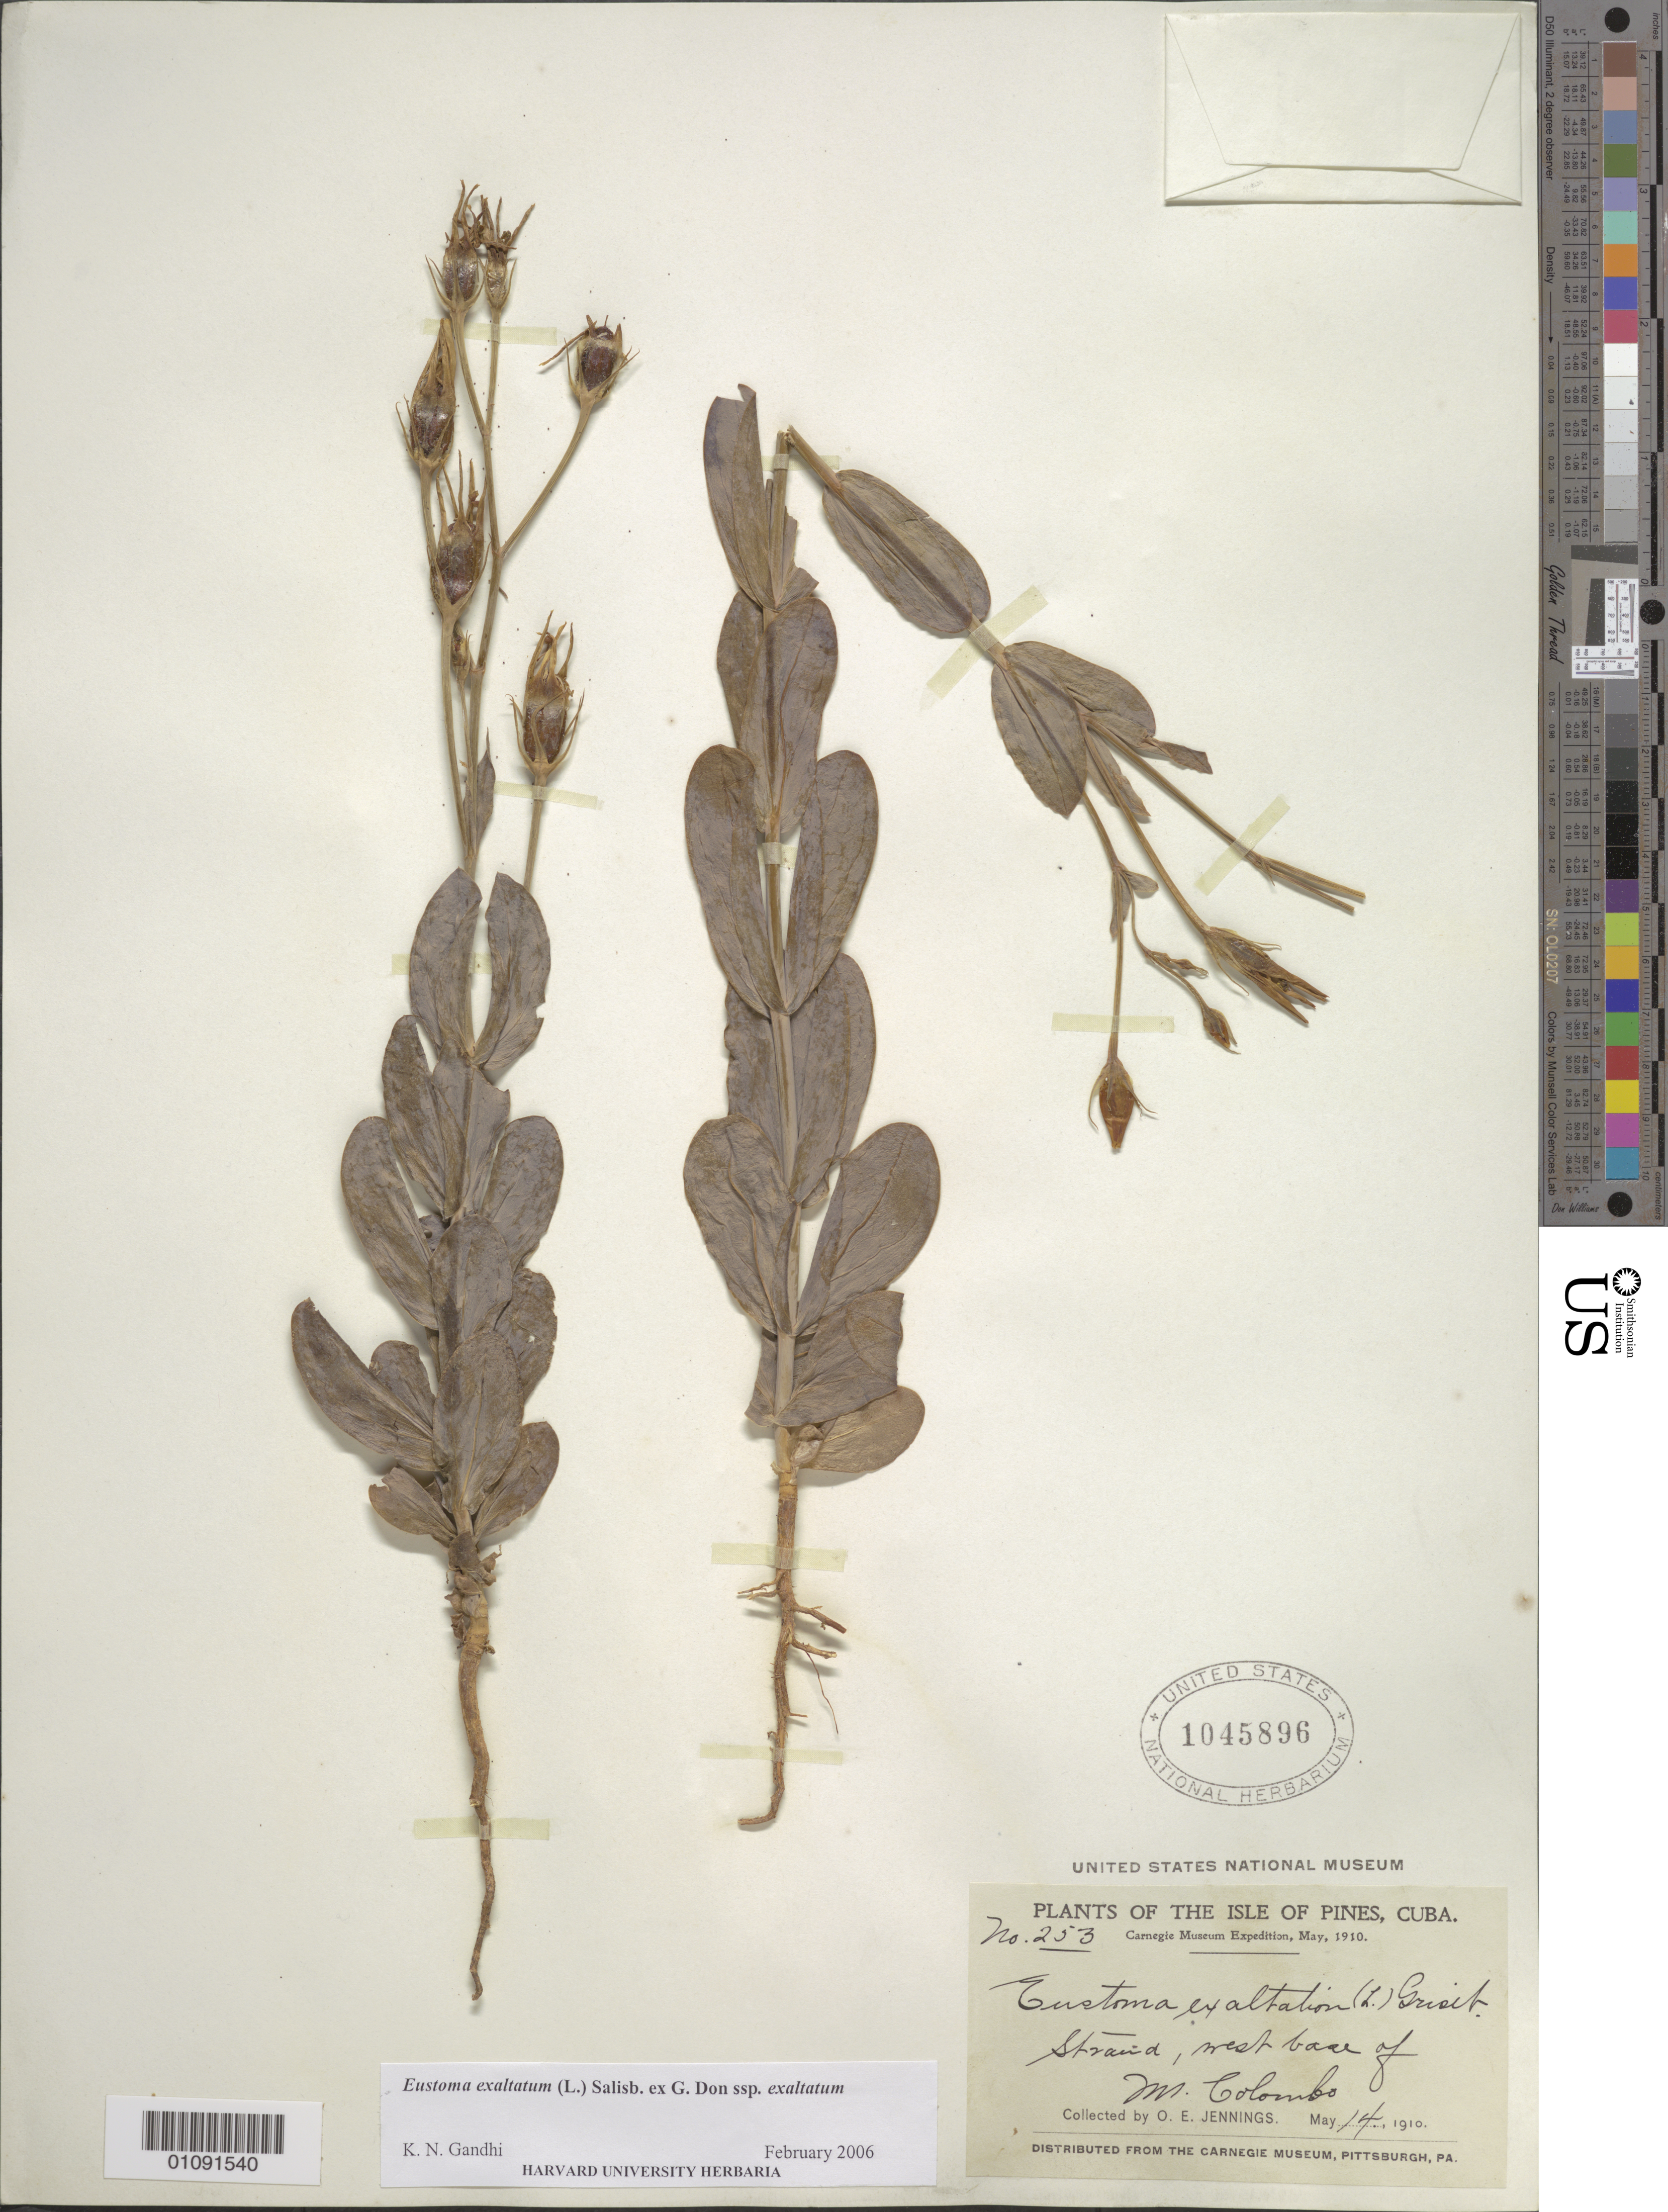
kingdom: Plantae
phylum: Tracheophyta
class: Magnoliopsida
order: Gentianales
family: Gentianaceae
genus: Eustoma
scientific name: Eustoma exaltatum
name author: (L.) Salisb. ex Don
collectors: O. E. Jennings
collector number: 253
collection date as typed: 14 May 1910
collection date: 1910-05-14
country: Cuba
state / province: Isla de La Juventud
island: Isla de la Juventud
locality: Isle of Pines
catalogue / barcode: US 1045896